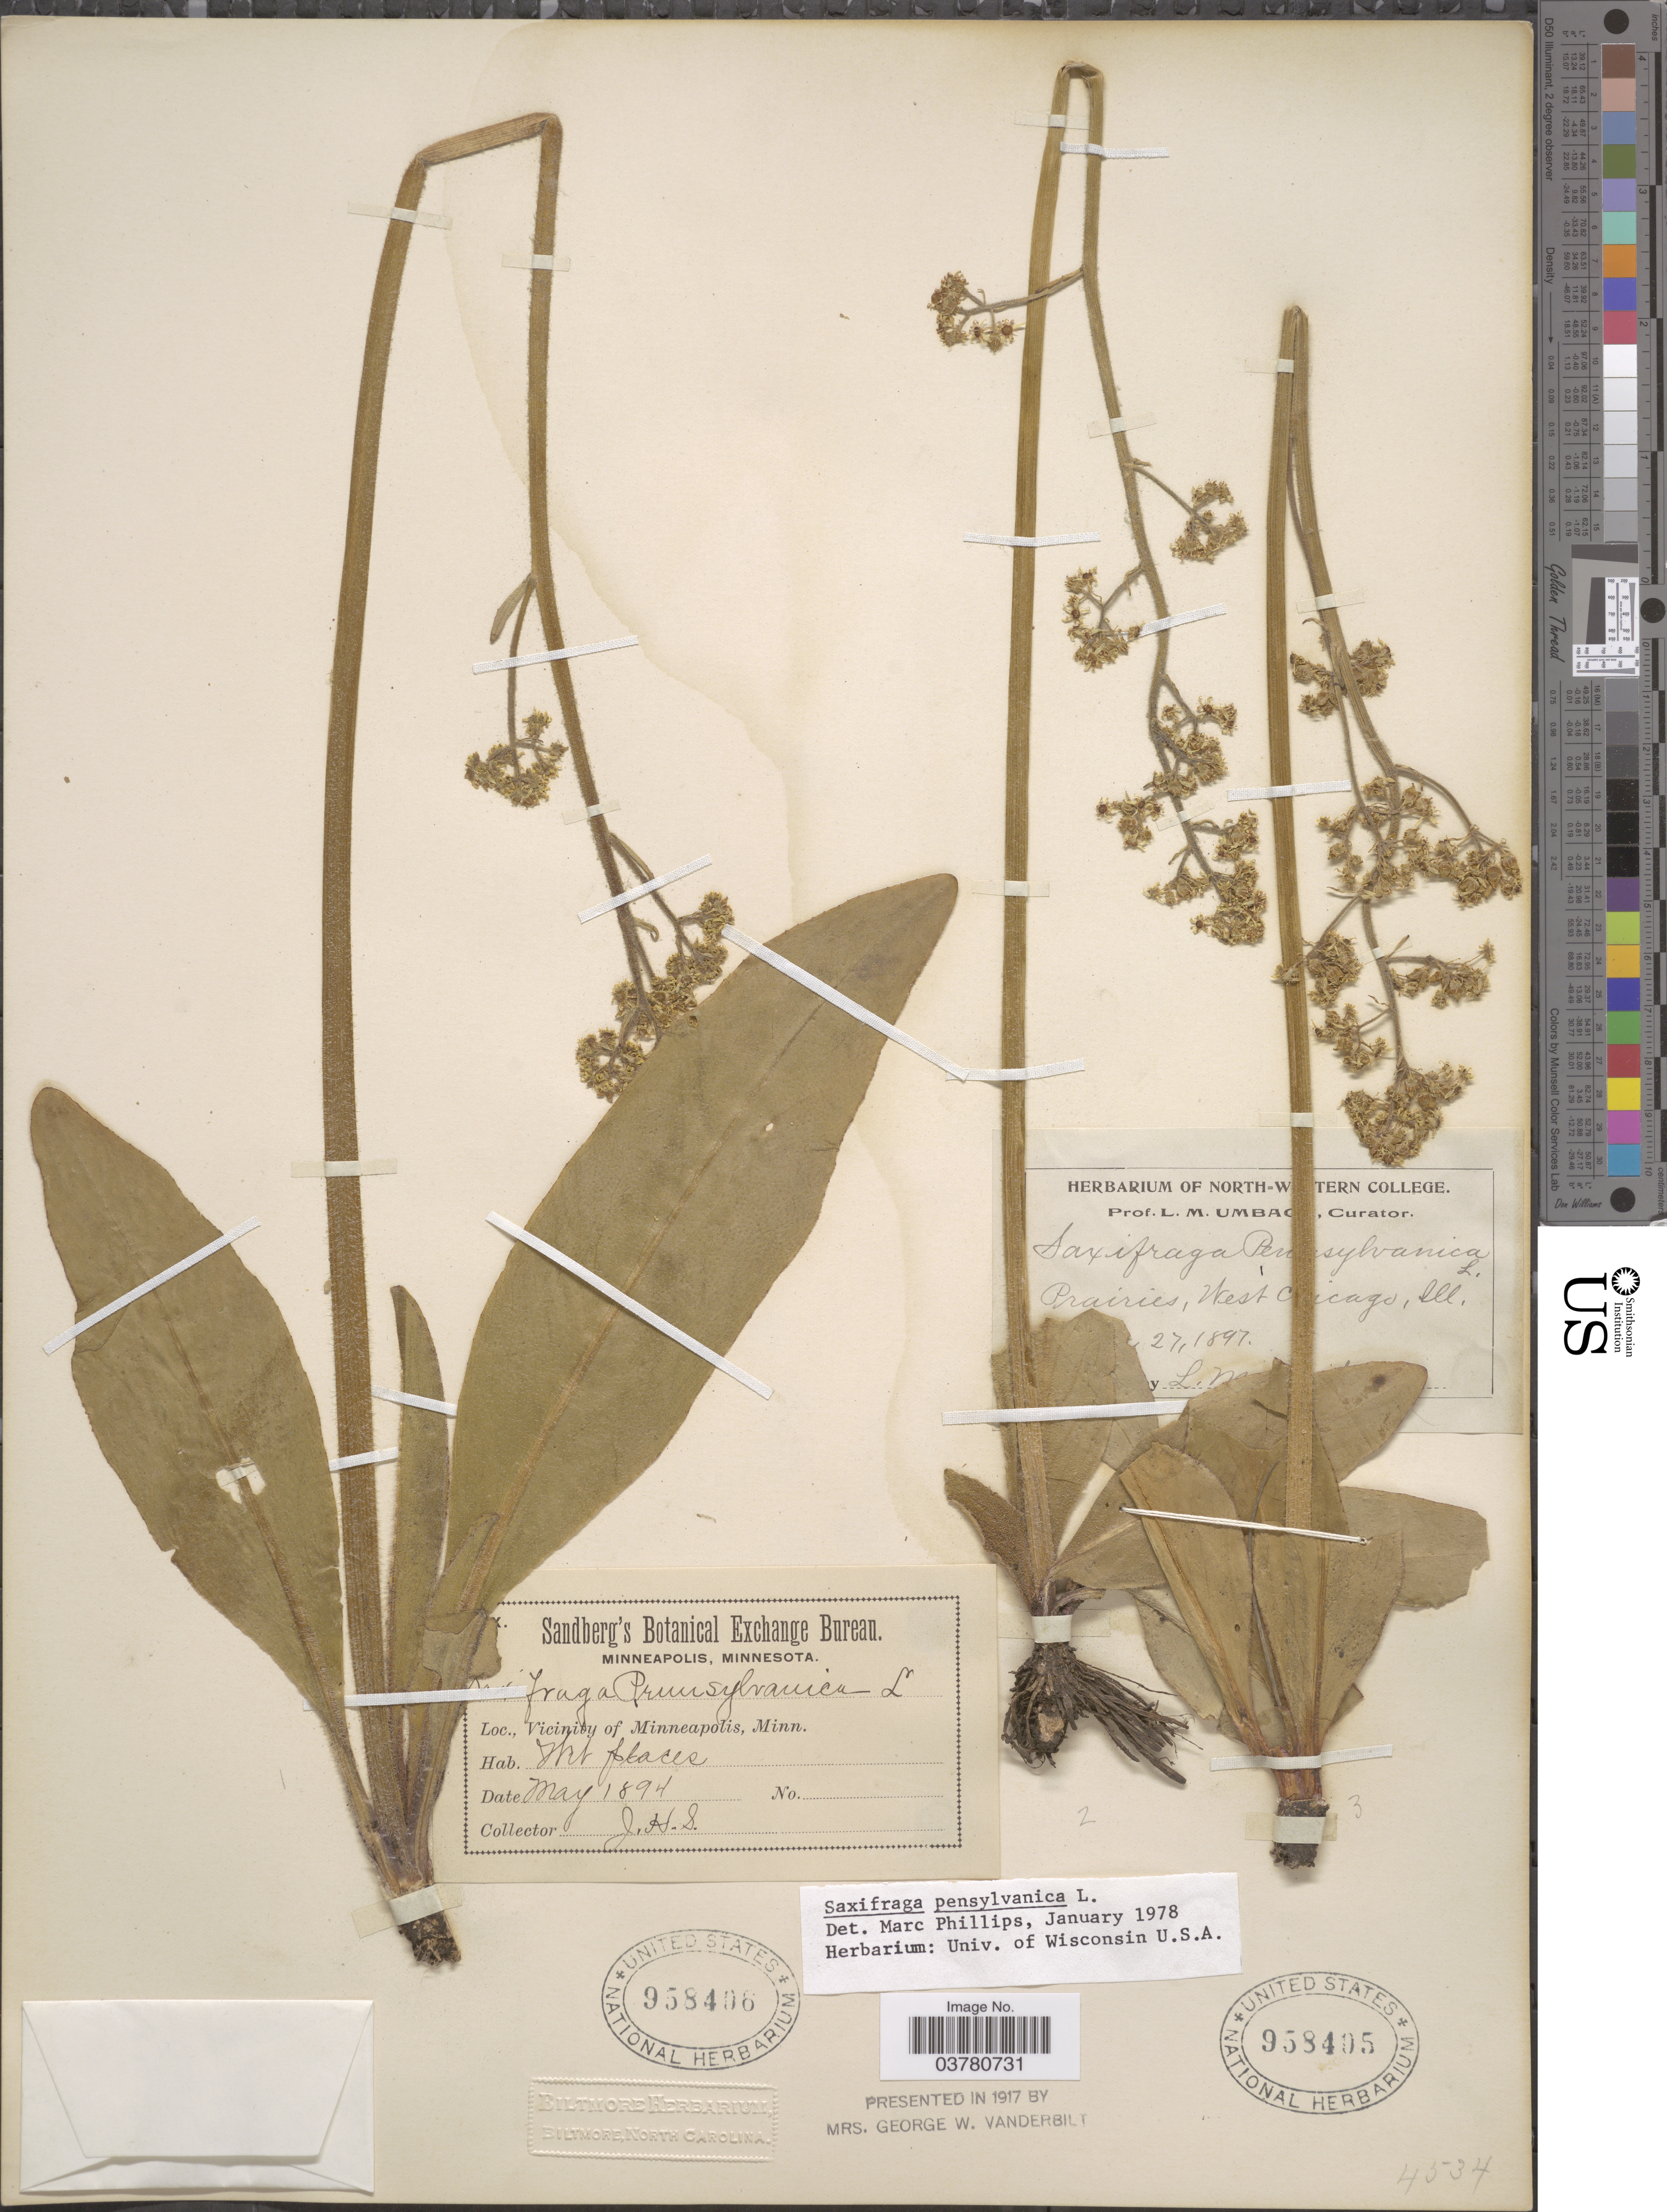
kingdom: Plantae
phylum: Tracheophyta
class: Magnoliopsida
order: Saxifragales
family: Saxifragaceae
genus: Micranthes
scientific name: Micranthes pensylvanica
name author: (L.) Haw.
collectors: L. M. Umbach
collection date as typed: ! 27, 1897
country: United States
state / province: Illinois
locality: Prairies, West Chicago.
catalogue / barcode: US 958405-2